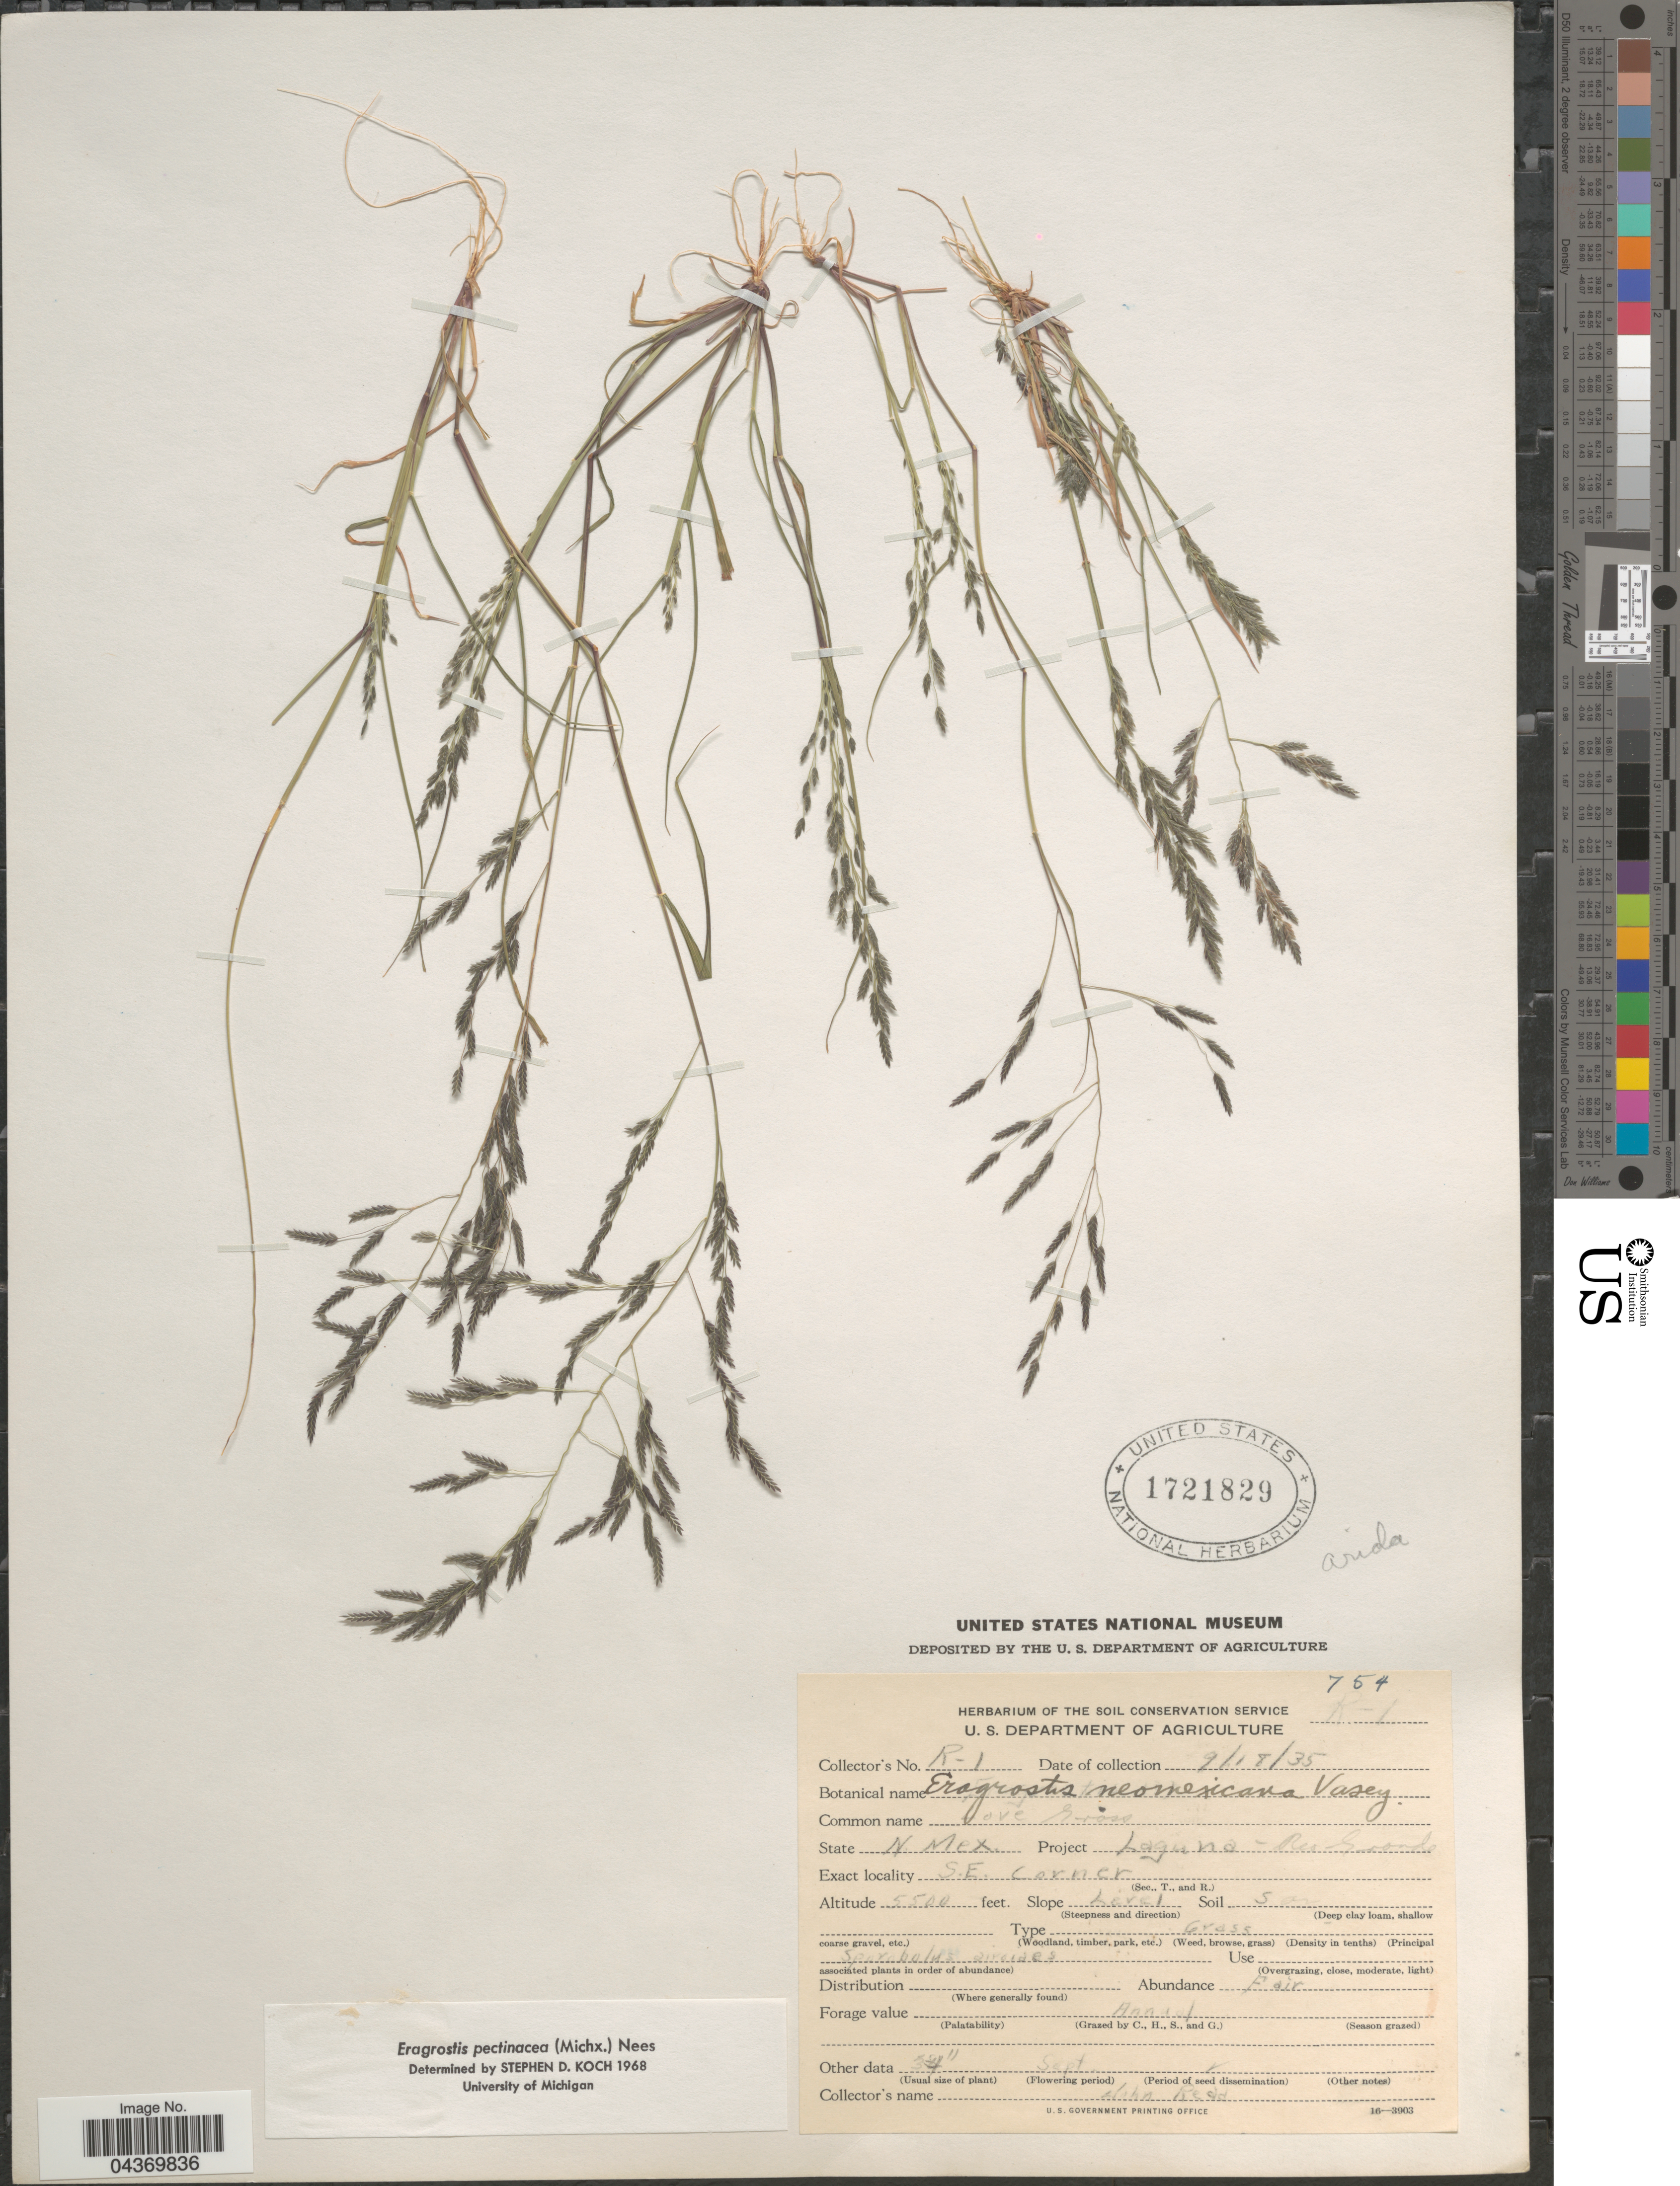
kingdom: Plantae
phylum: Tracheophyta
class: Liliopsida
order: Poales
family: Poaceae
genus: Eragrostis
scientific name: Eragrostis pectinacea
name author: (Michx.) Nees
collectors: J. Reed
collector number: R-1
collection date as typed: Transcribed d/m/y: 18/9/35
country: United States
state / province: New Mexico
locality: Project Laguna - Res. Grounds. S.E. Corner.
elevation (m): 1676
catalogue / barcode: US 1721829